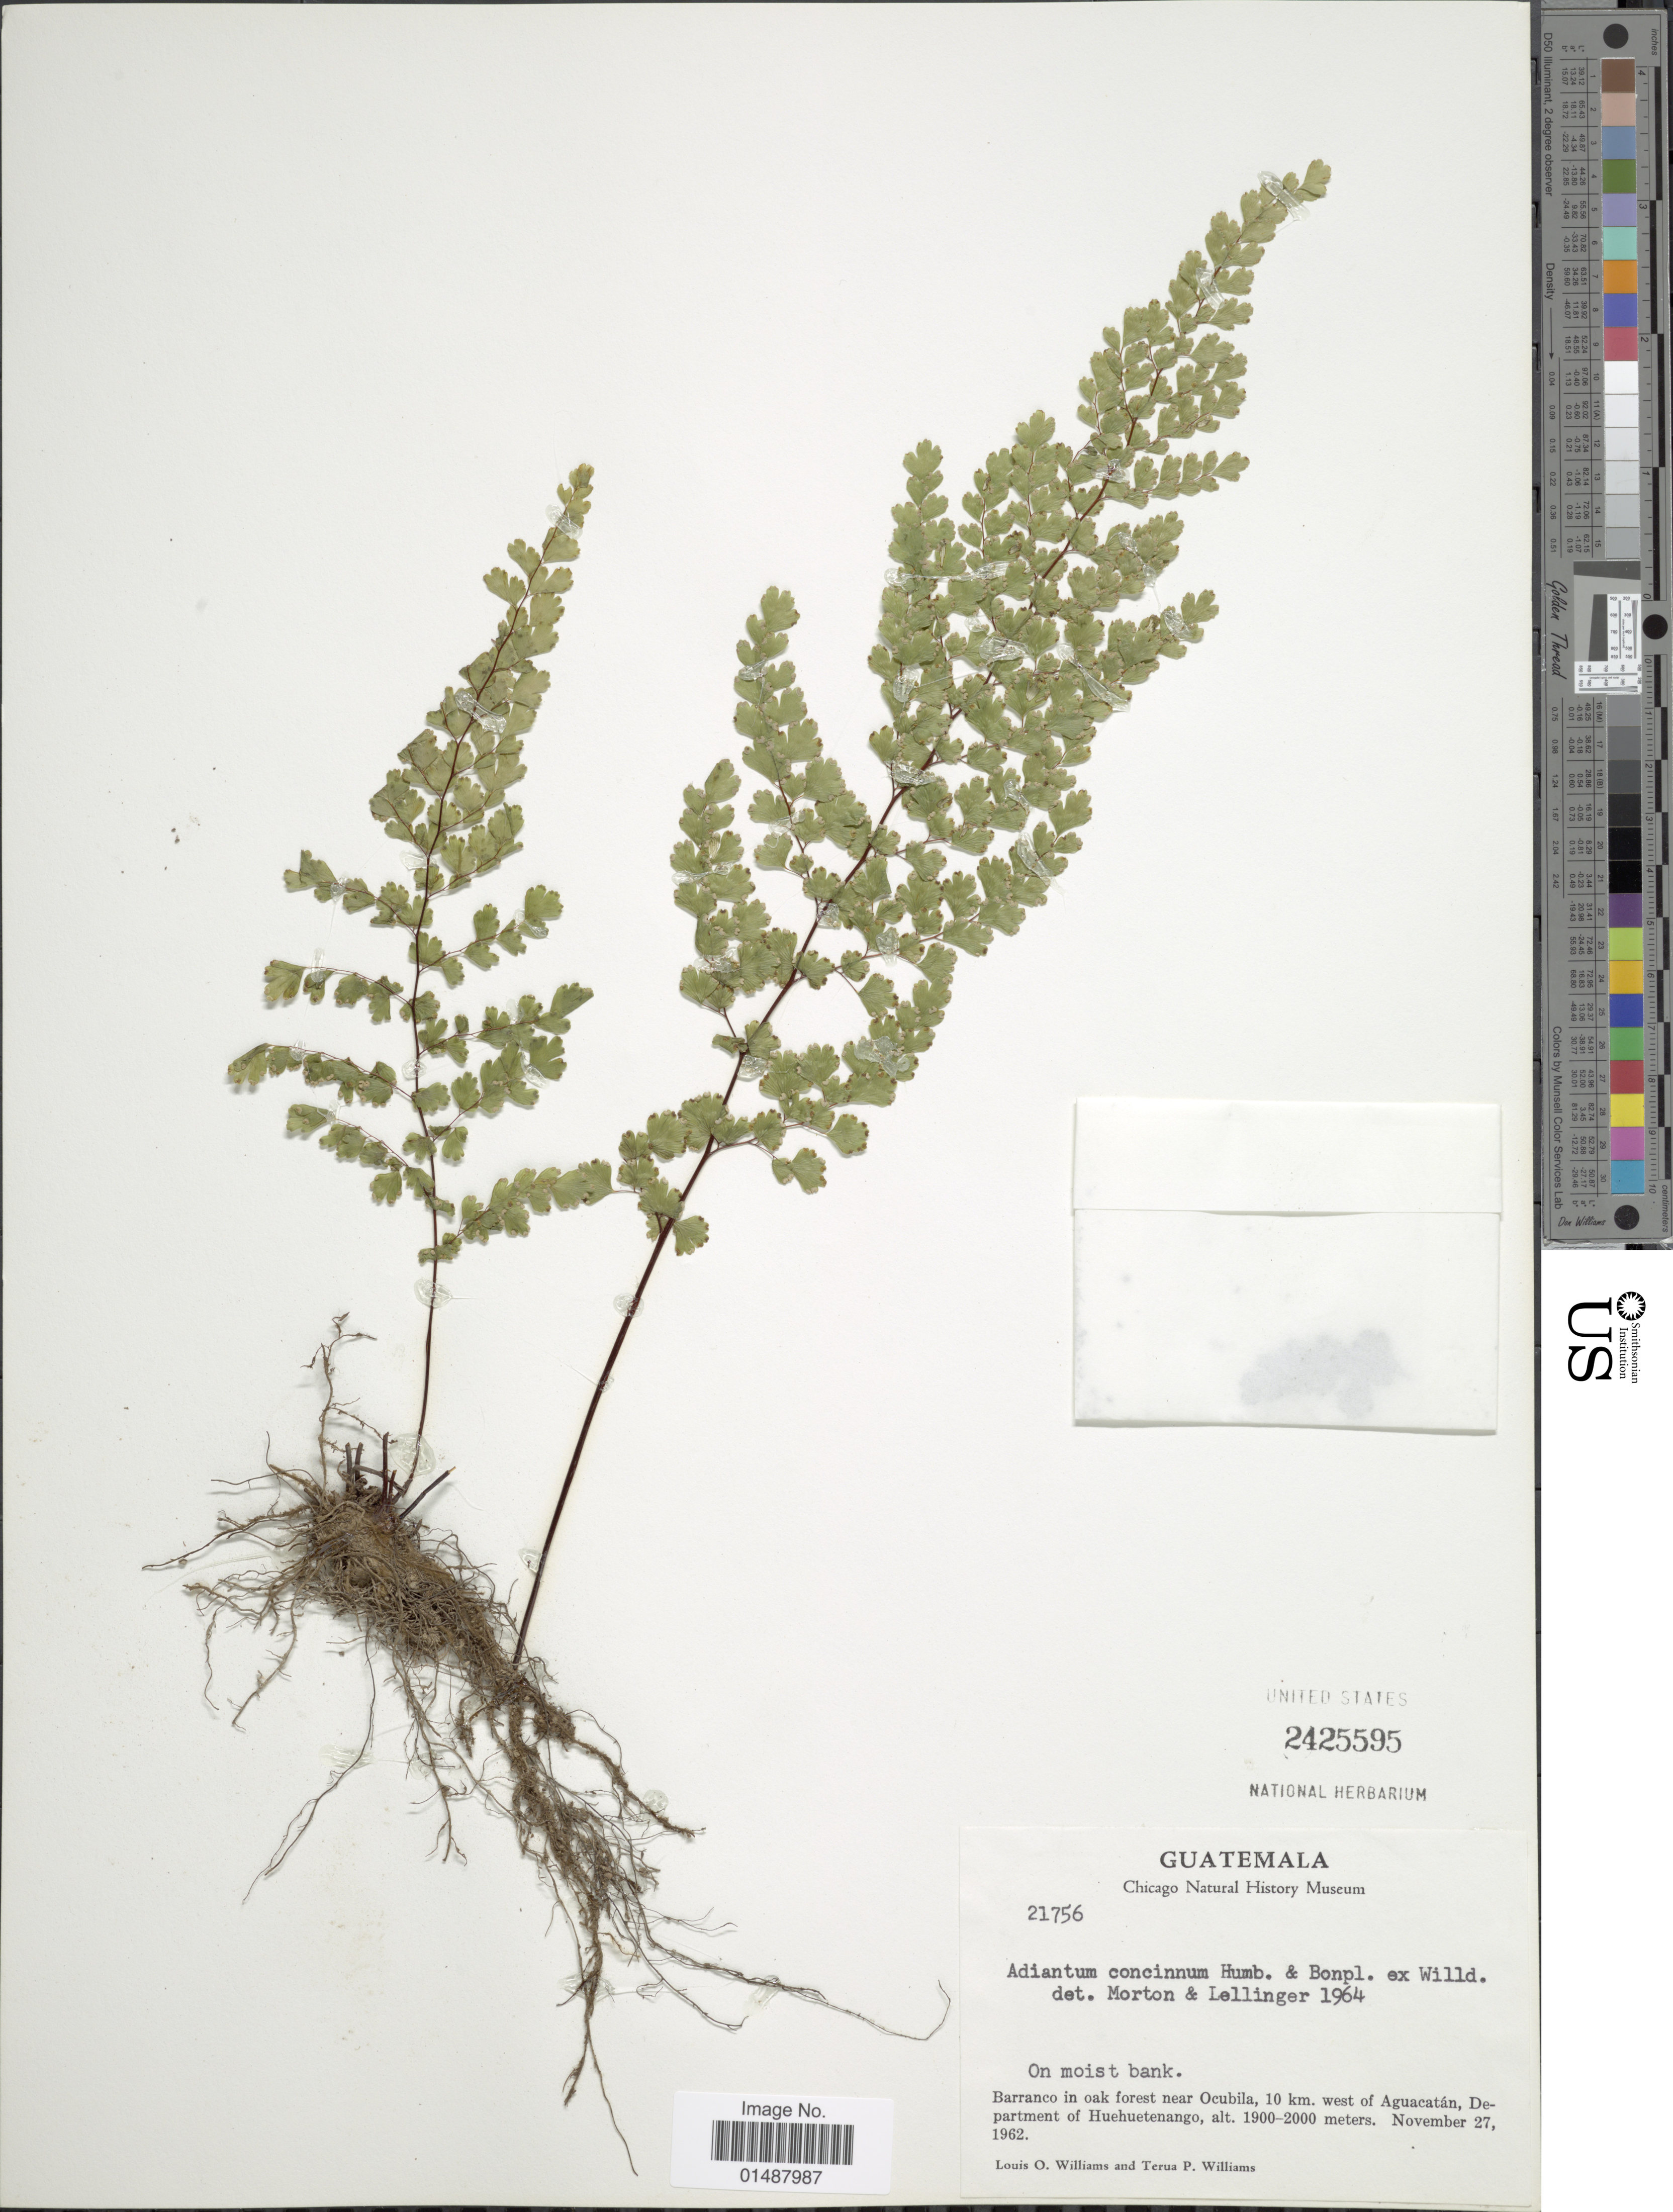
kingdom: Plantae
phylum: Tracheophyta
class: Polypodiopsida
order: Polypodiales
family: Pteridaceae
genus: Adiantum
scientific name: Adiantum concinnum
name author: Humb. & Bonpl. ex Willd.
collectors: L. O. Williams & T. P. Williams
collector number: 21756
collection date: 1962-11-27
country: Guatemala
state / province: Huehuetenango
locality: Barranco in oak forest near Ocubila, 10 km. west of Aguacatan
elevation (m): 1900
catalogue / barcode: US 2425595